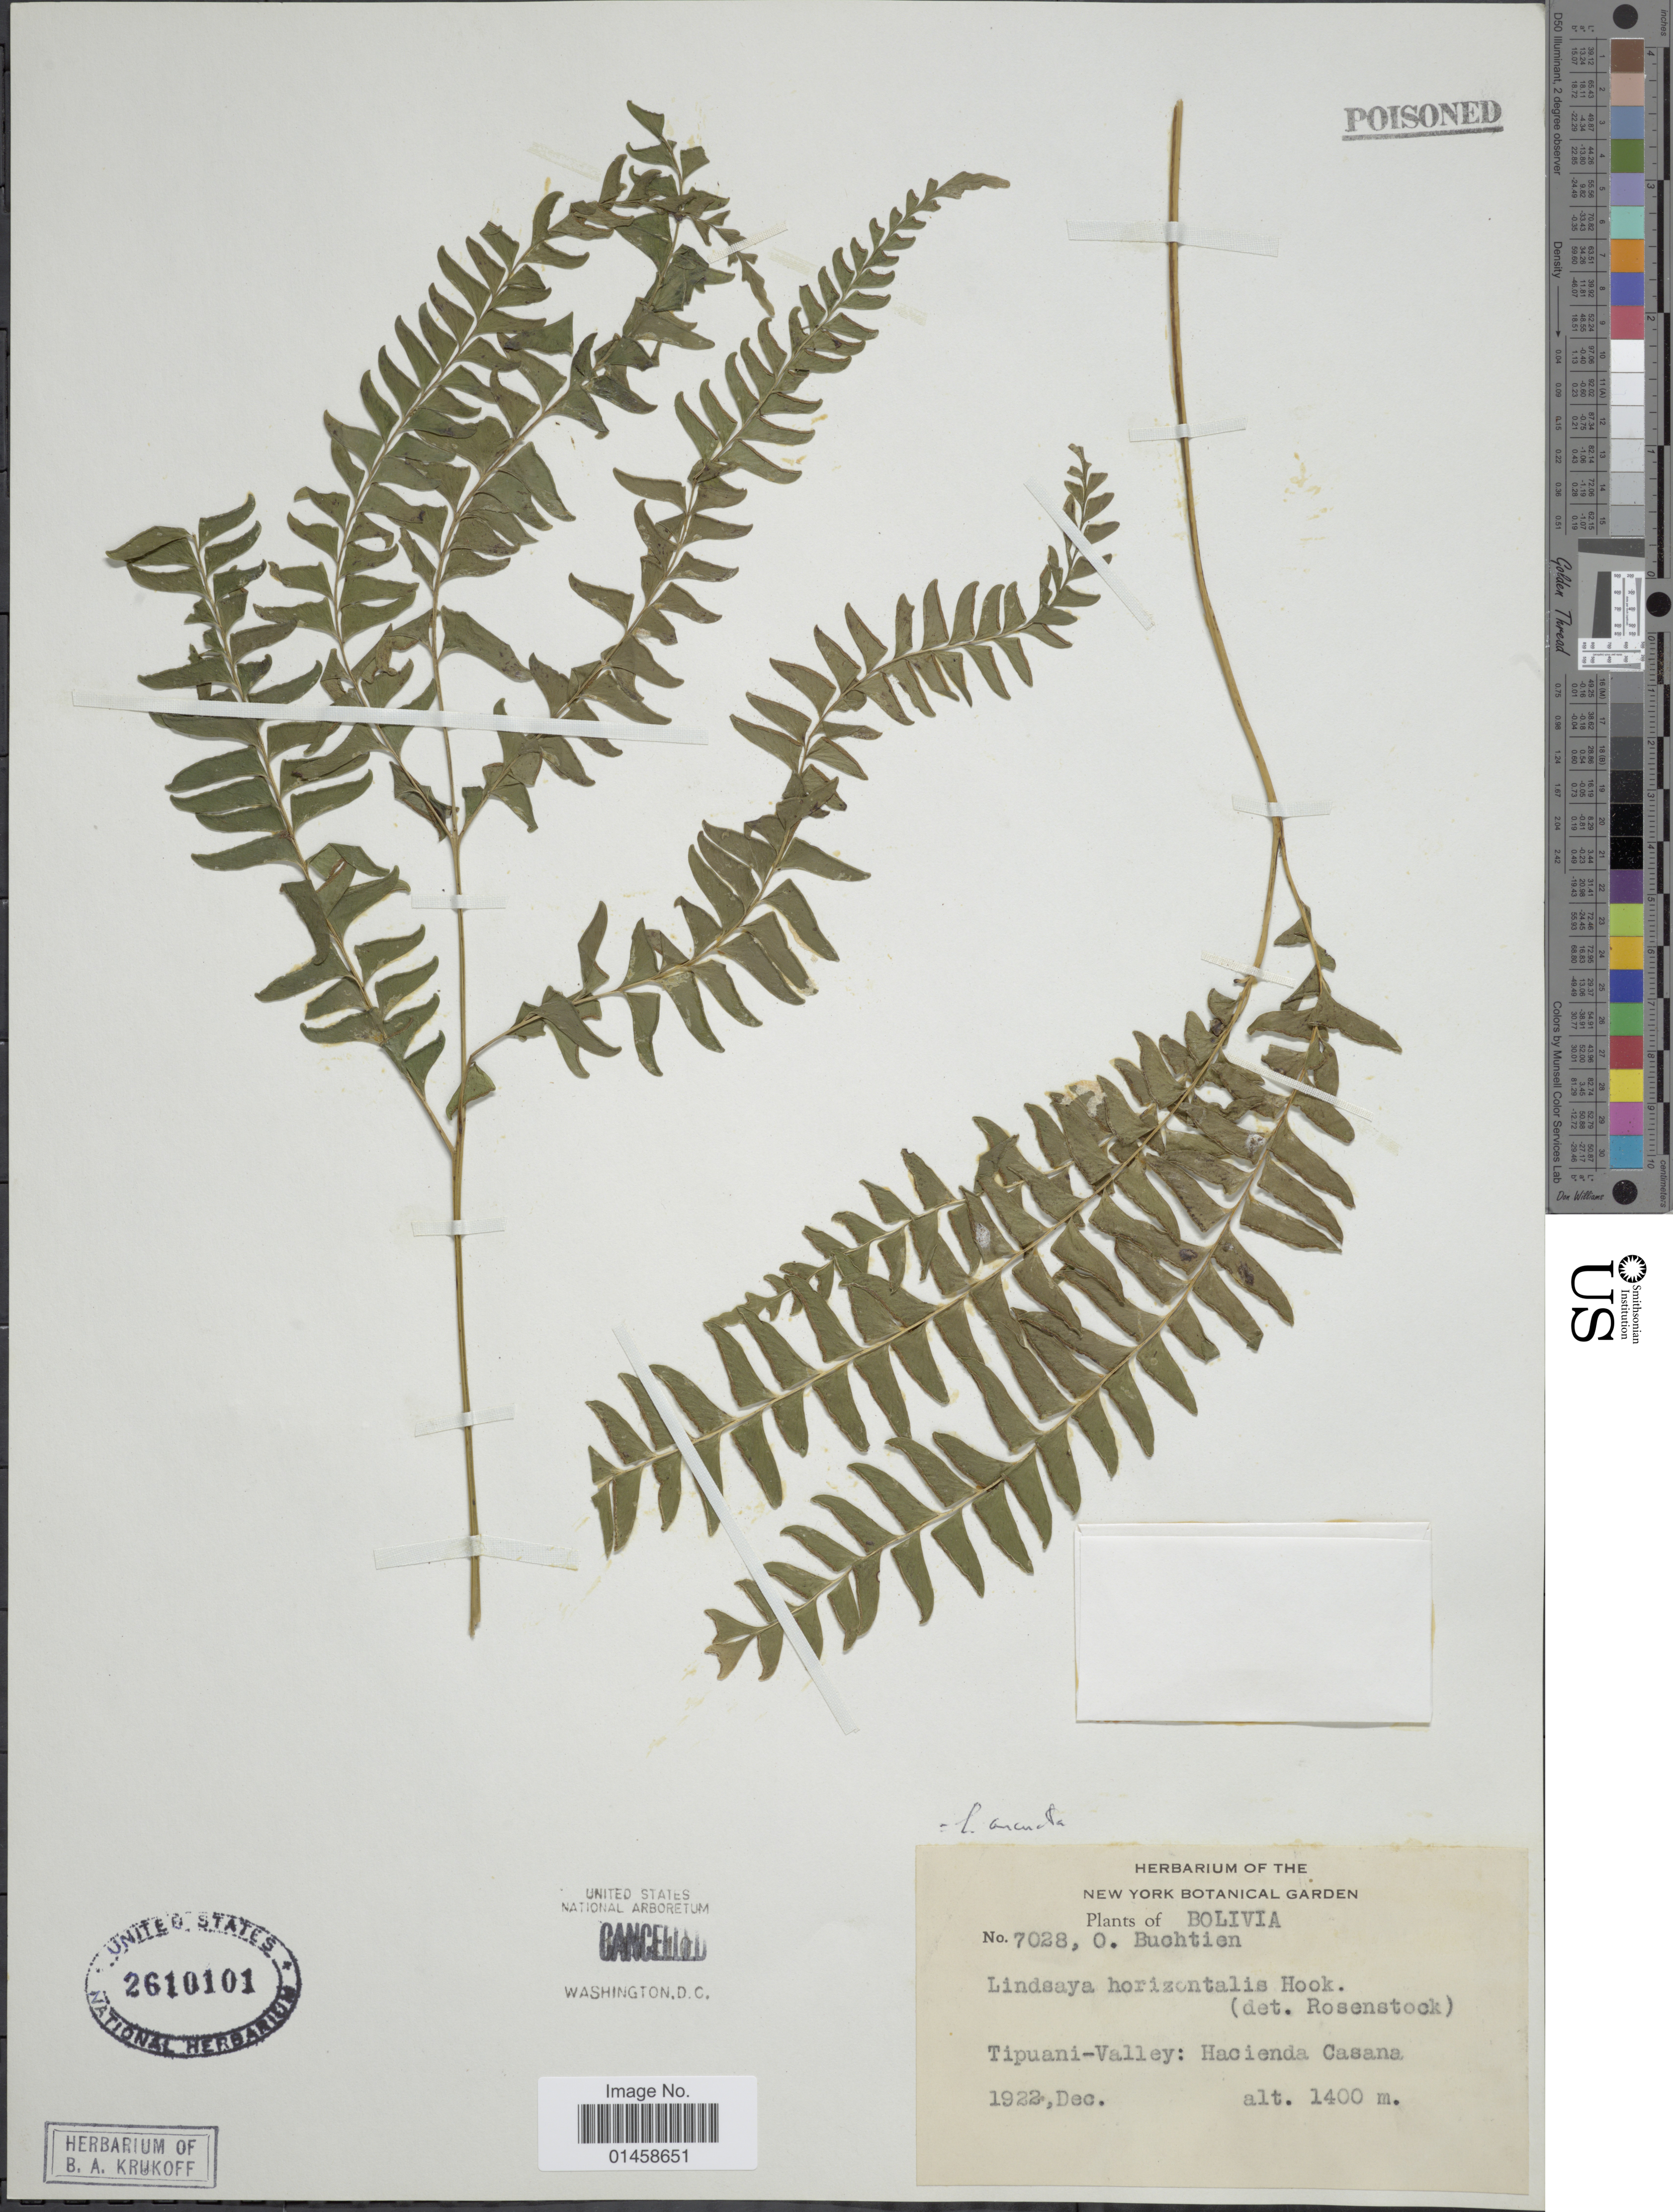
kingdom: Plantae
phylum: Tracheophyta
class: Polypodiopsida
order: Polypodiales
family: Lindsaeaceae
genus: Lindsaea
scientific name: Lindsaea arcuata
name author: Kunze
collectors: O. Buchtien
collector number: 7028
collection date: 1922-12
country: Bolivia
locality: Tipuani-Valley: Hacienda Casana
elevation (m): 1400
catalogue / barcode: US 2610101